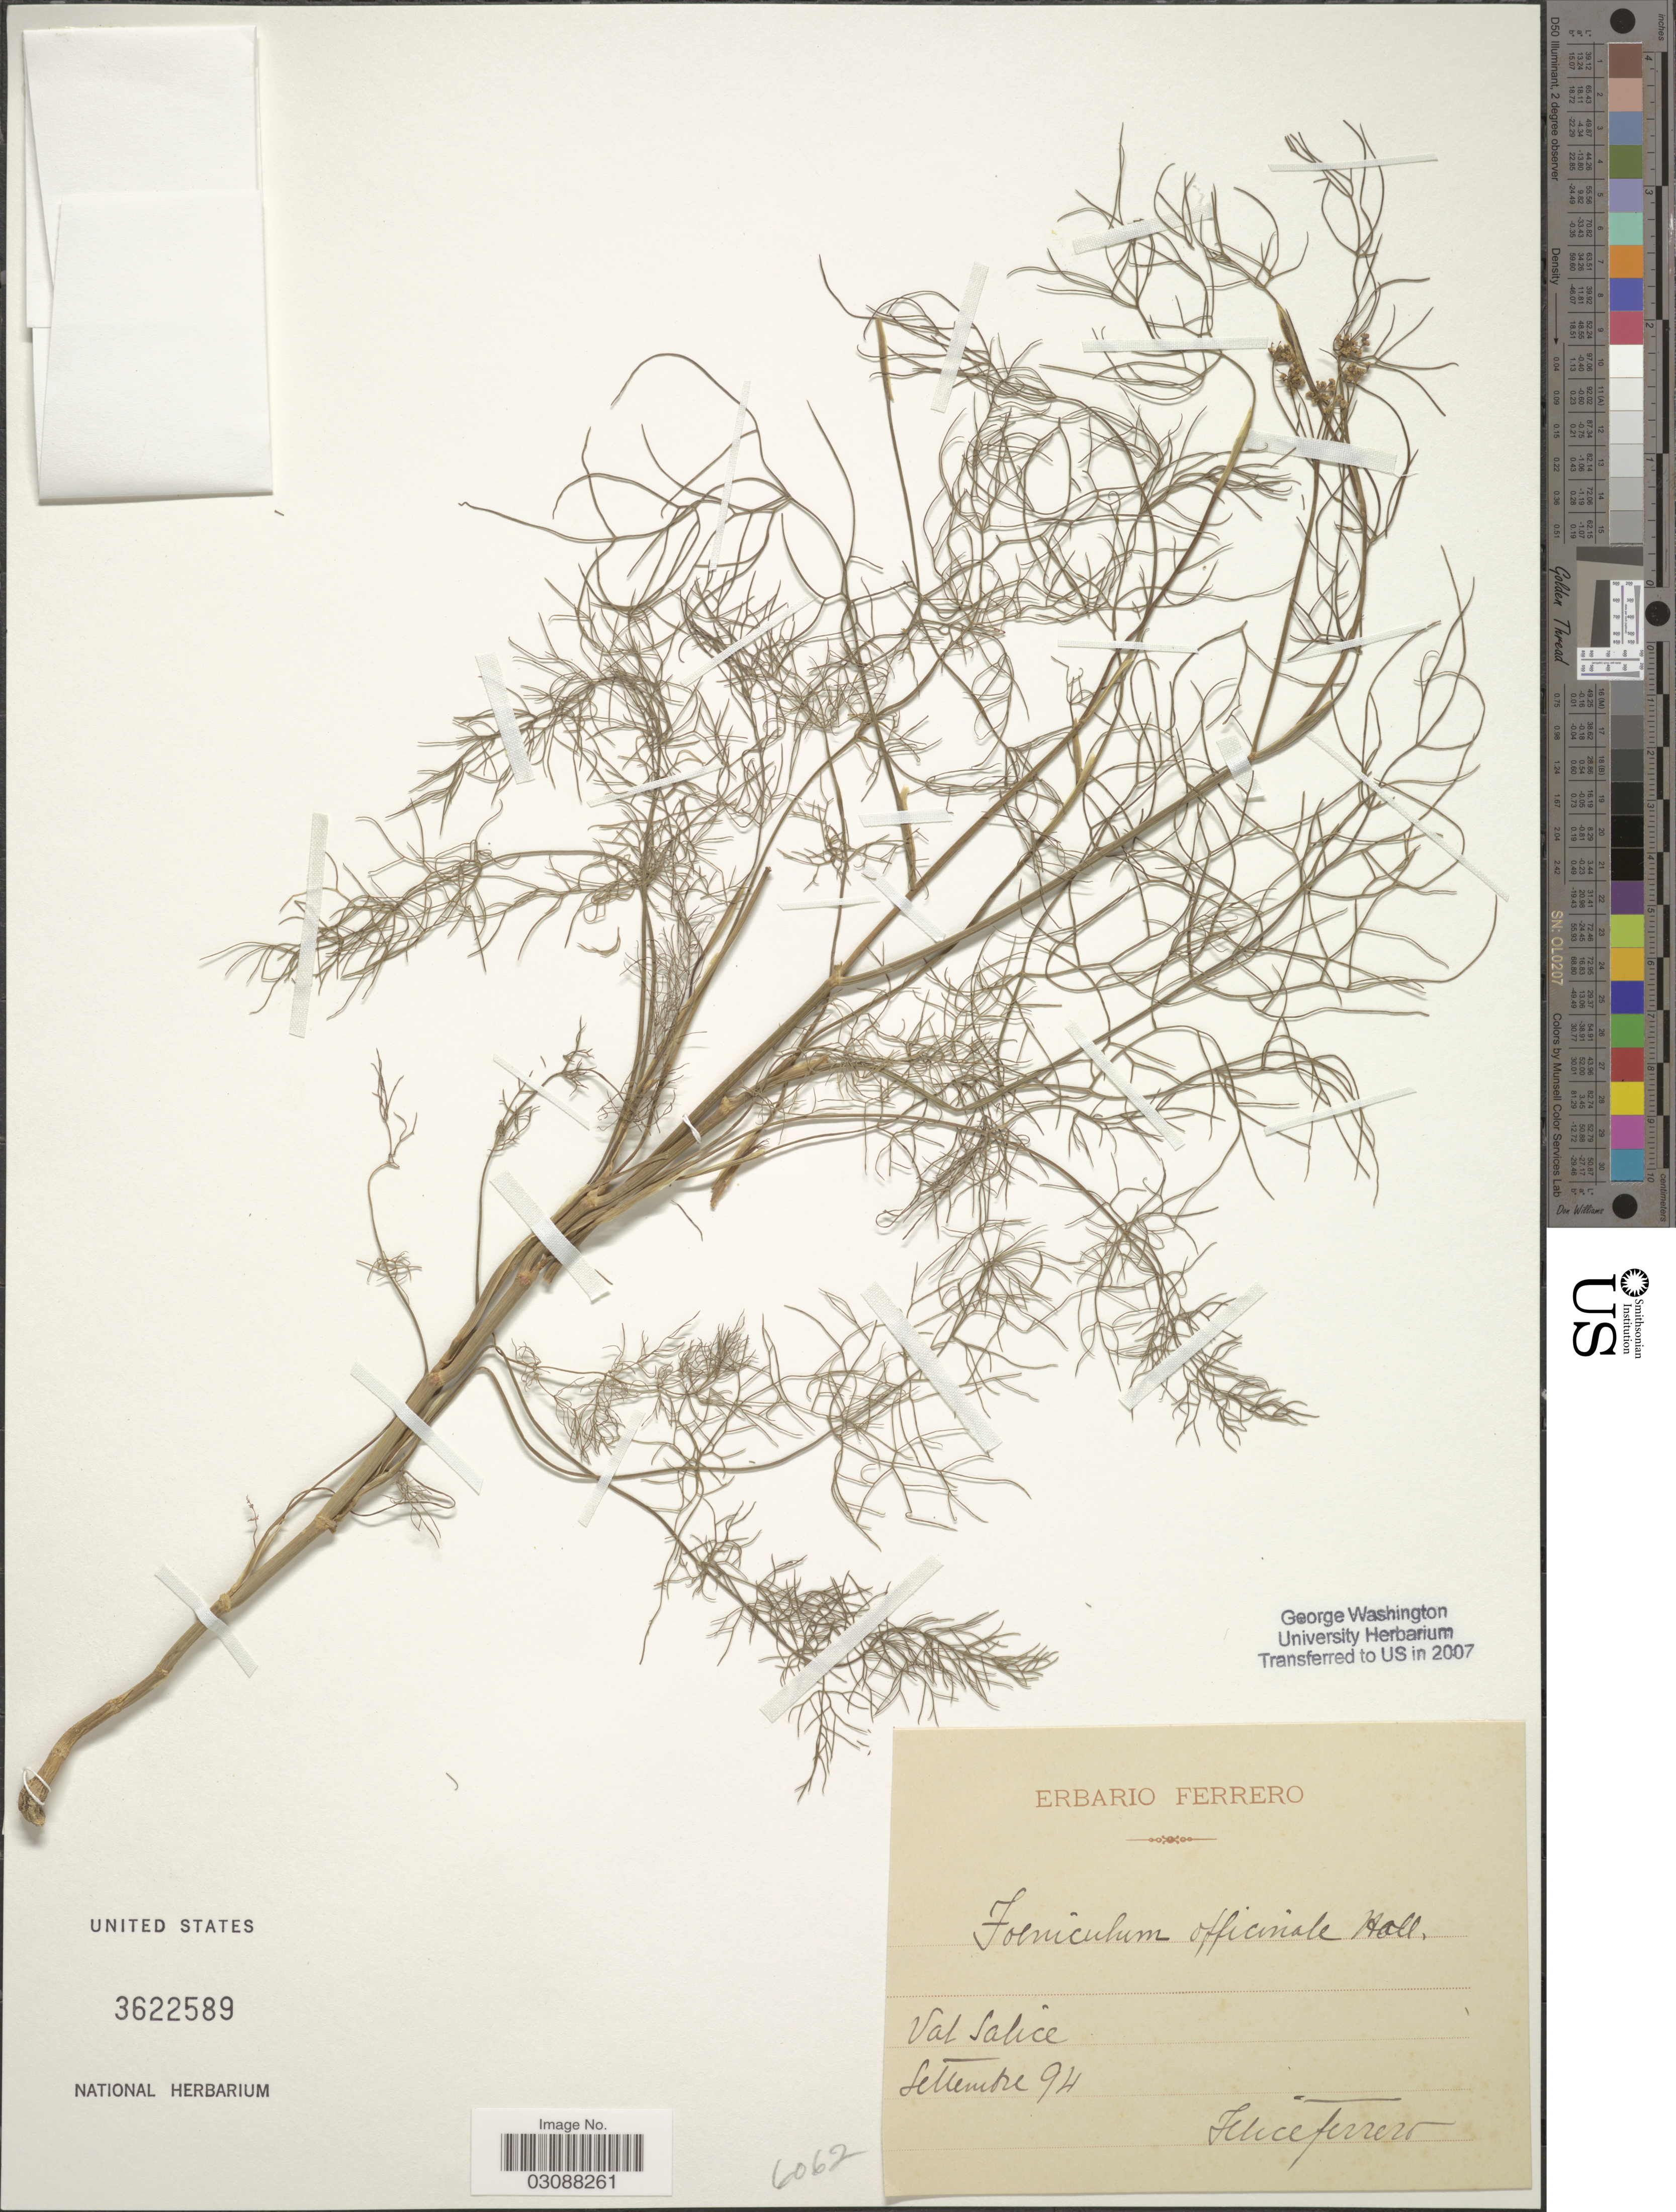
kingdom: Plantae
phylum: Tracheophyta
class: Magnoliopsida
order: Apiales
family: Apiaceae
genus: Foeniculum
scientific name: Foeniculum vulgare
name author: Mill.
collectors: F. Ferrero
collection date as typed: Transcribed d/m/y: /9/94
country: Italy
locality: Val Salice.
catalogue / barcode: US 3622589